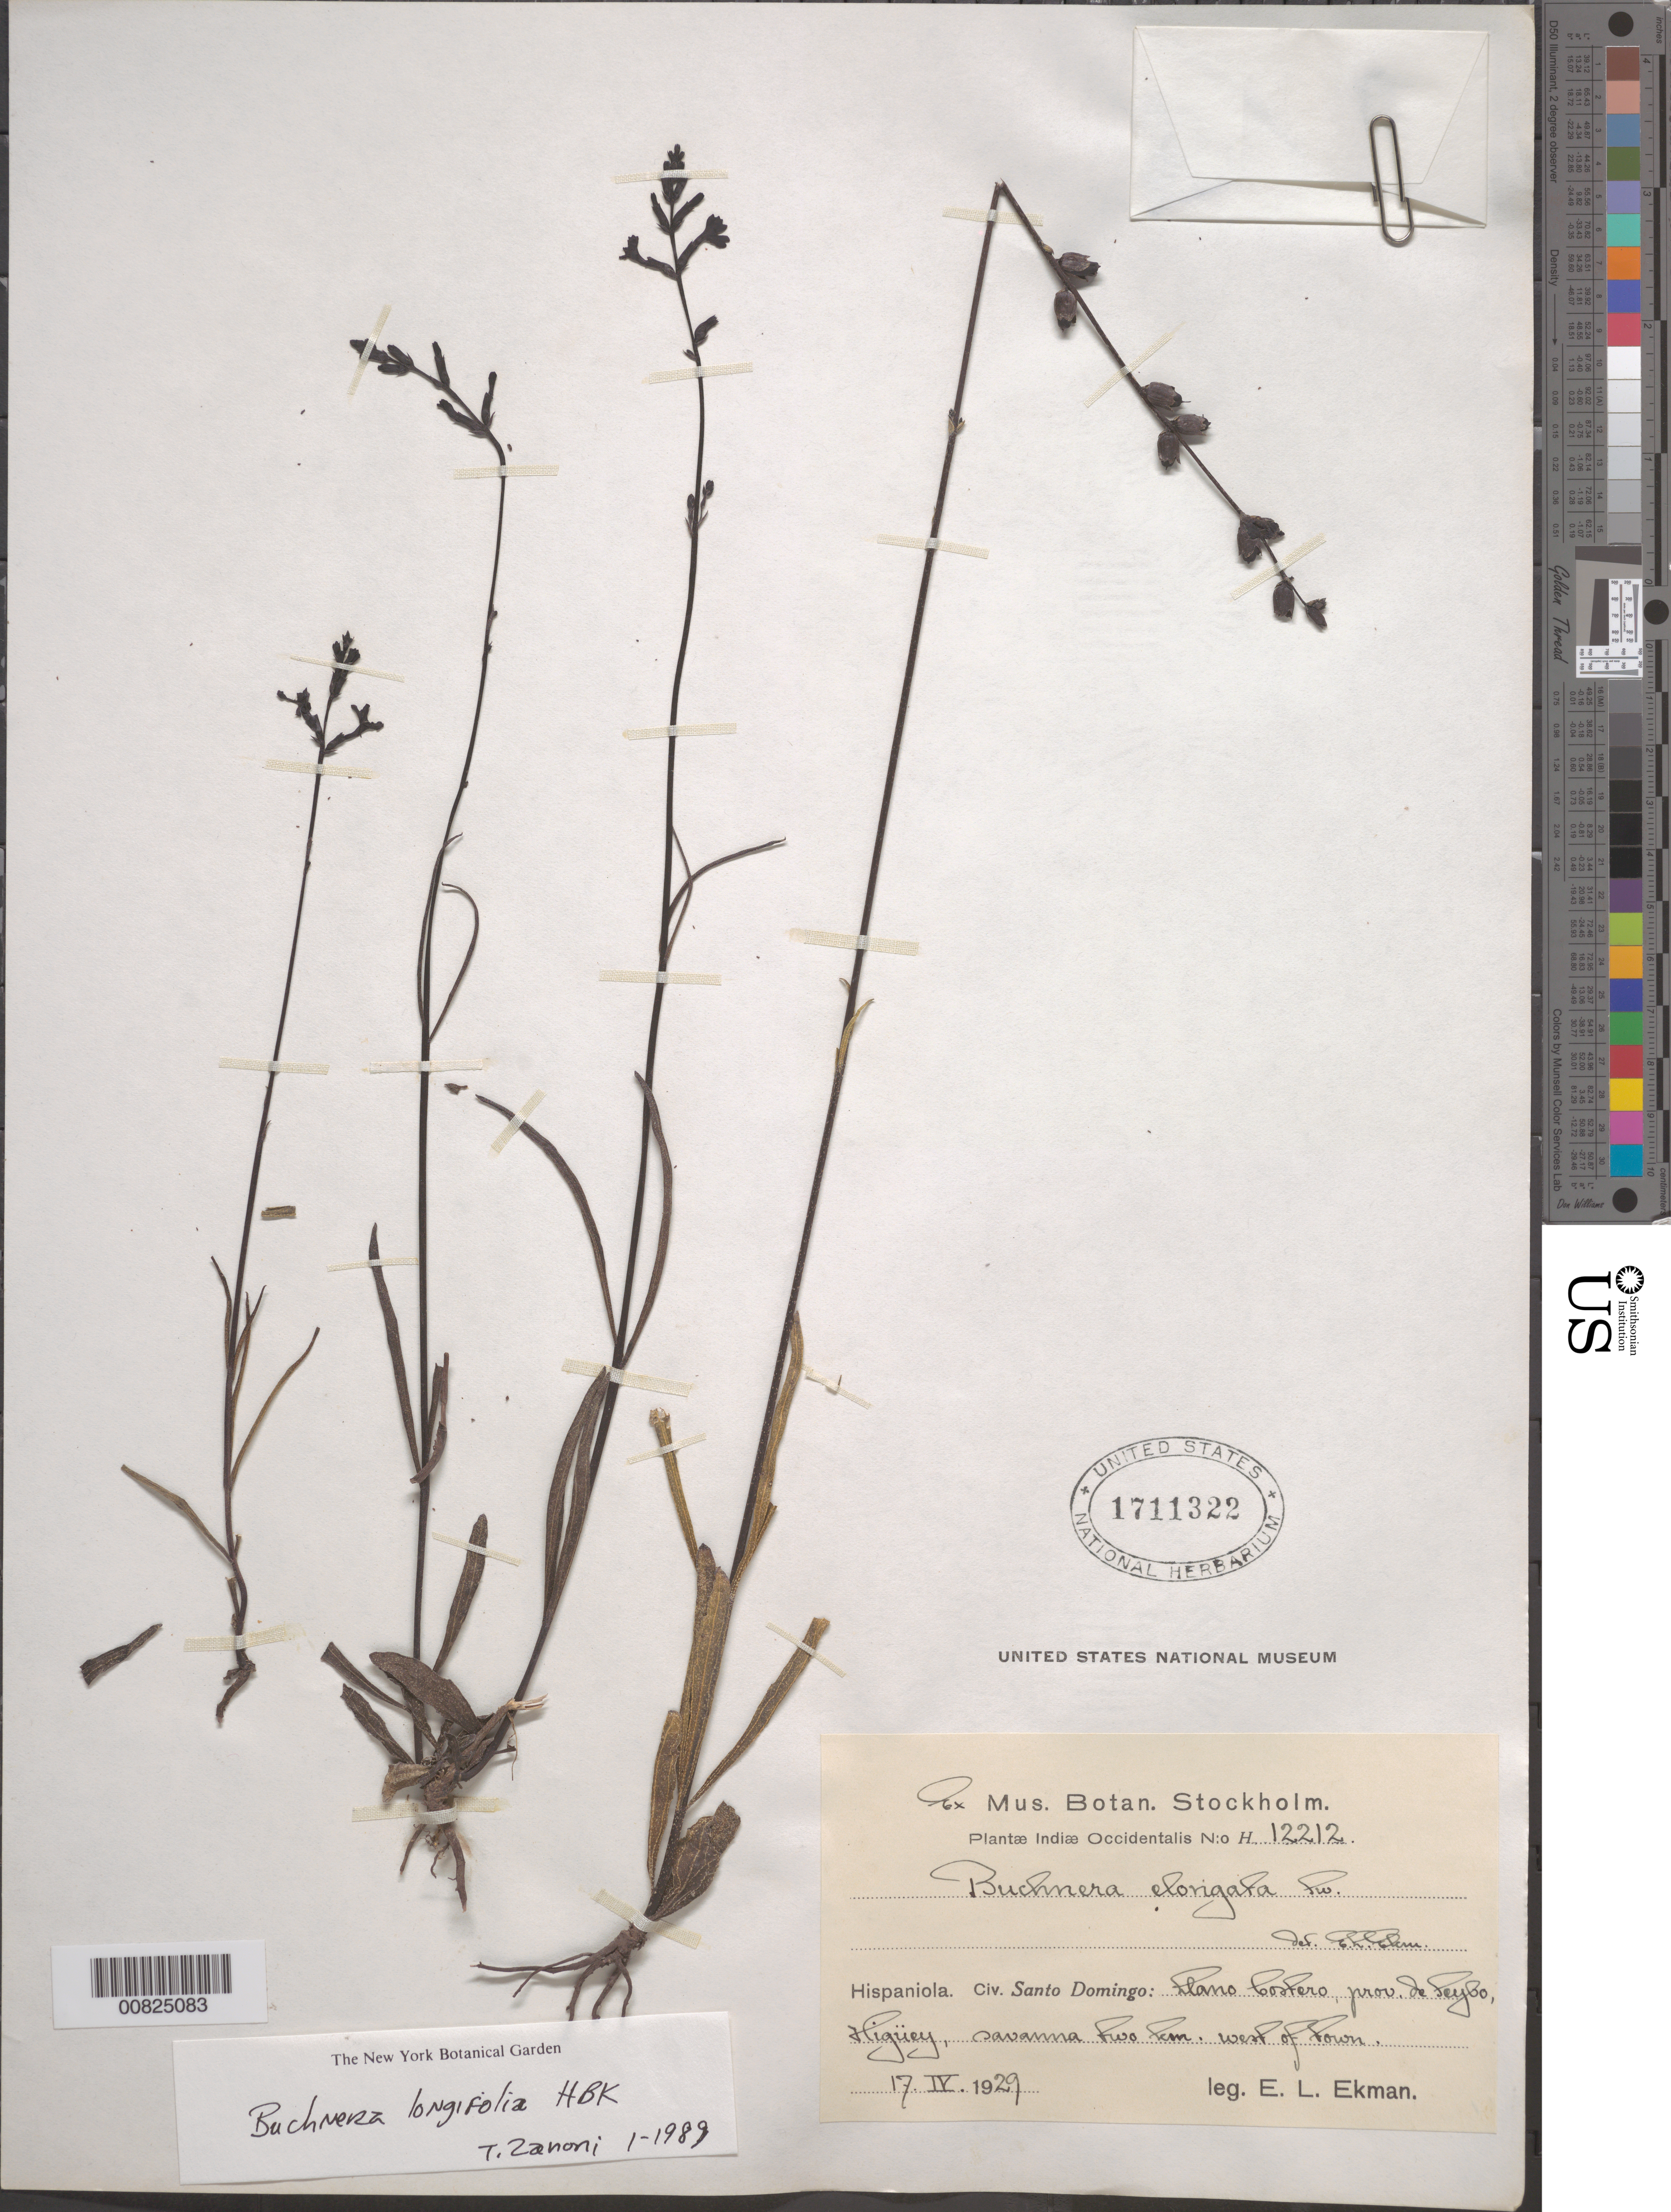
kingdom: Plantae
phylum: Tracheophyta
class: Magnoliopsida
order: Lamiales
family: Orobanchaceae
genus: Buchnera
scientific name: Buchnera longifolia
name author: Kunth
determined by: Zanoni, T. A., (NY), New York Botanical Garden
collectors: E. L. Ekman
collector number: H 12212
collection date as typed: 17 Apr 1929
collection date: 1929-04-17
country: Dominican Republic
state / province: El Seibo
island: Hispaniola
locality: Llano Costero, Higüey, W of town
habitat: Savanna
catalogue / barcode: US 1711322